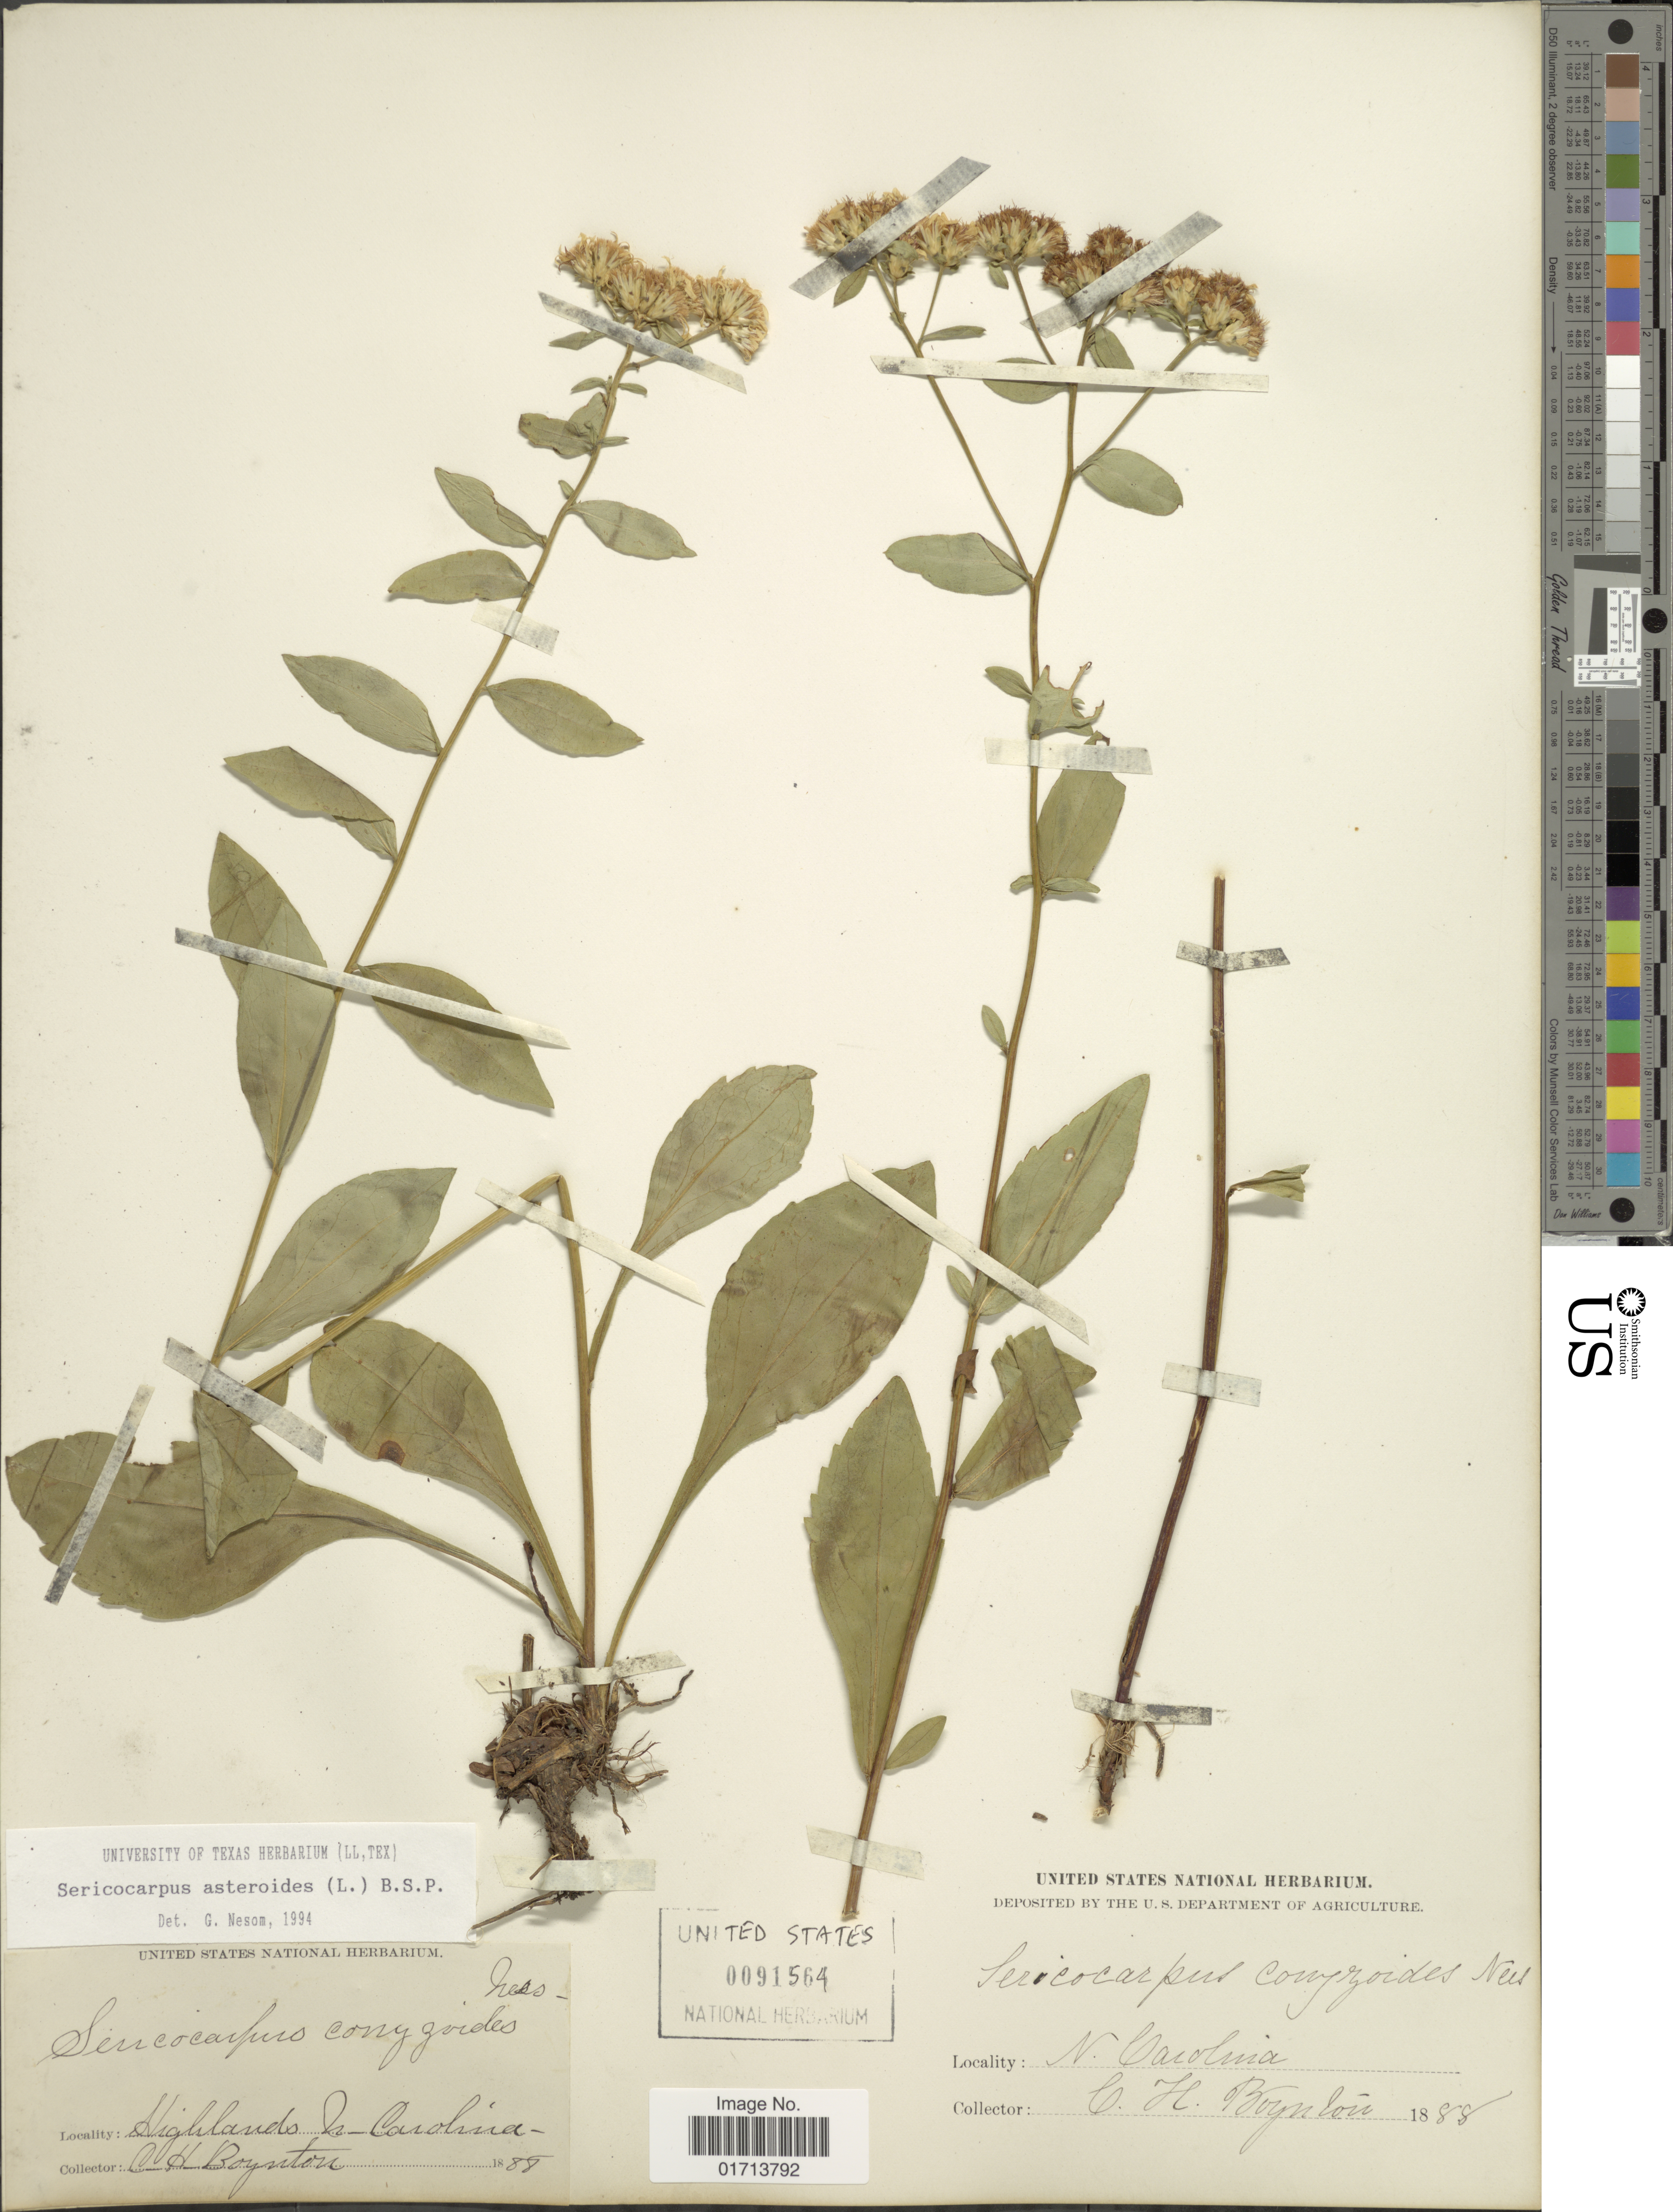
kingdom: Plantae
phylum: Tracheophyta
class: Magnoliopsida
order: Asterales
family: Asteraceae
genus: Sericocarpus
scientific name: Sericocarpus asteroides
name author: (L.) Britton, Stearns & Poggenb.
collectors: C. Boynton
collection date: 1888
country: United States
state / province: North Carolina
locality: N. Carolina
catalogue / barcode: US 91564